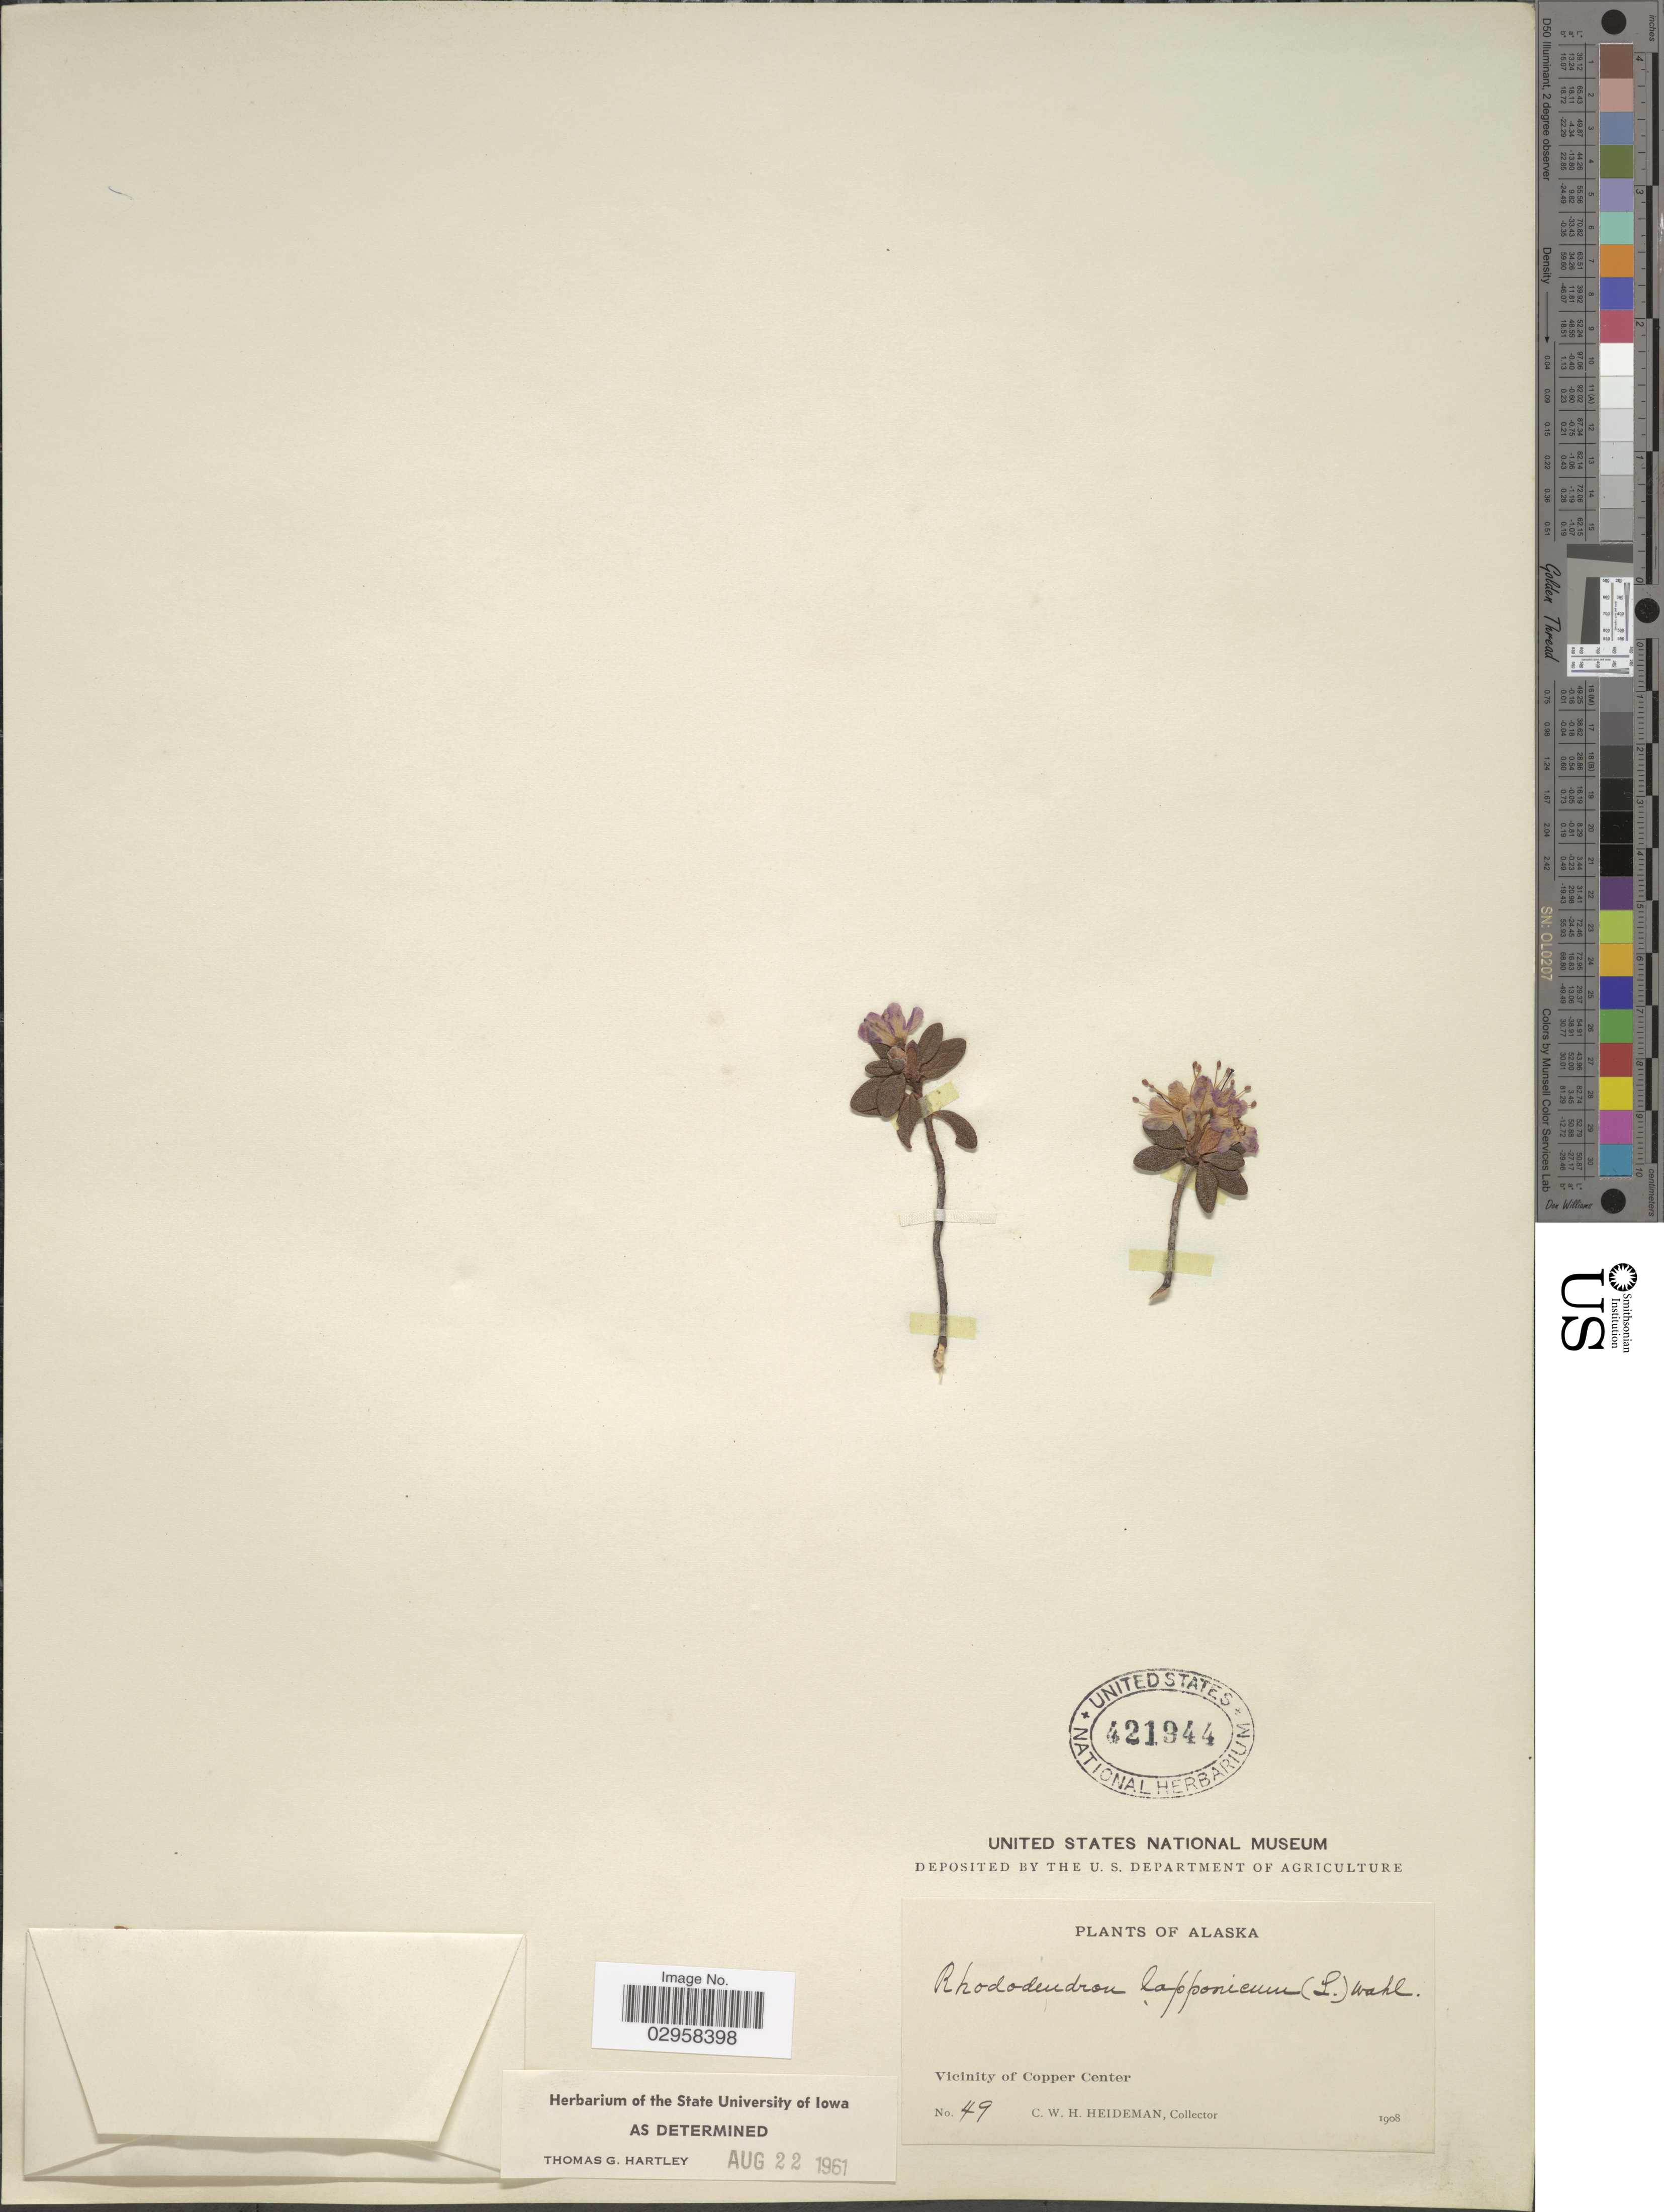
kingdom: Plantae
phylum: Tracheophyta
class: Magnoliopsida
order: Ericales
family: Ericaceae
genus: Rhododendron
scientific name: Rhododendron lapponicum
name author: (L.) Wahlenb.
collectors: C. Heideman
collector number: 49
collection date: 1908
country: United States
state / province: Alaska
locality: Vicinity of Copper Center.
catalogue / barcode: US 421944